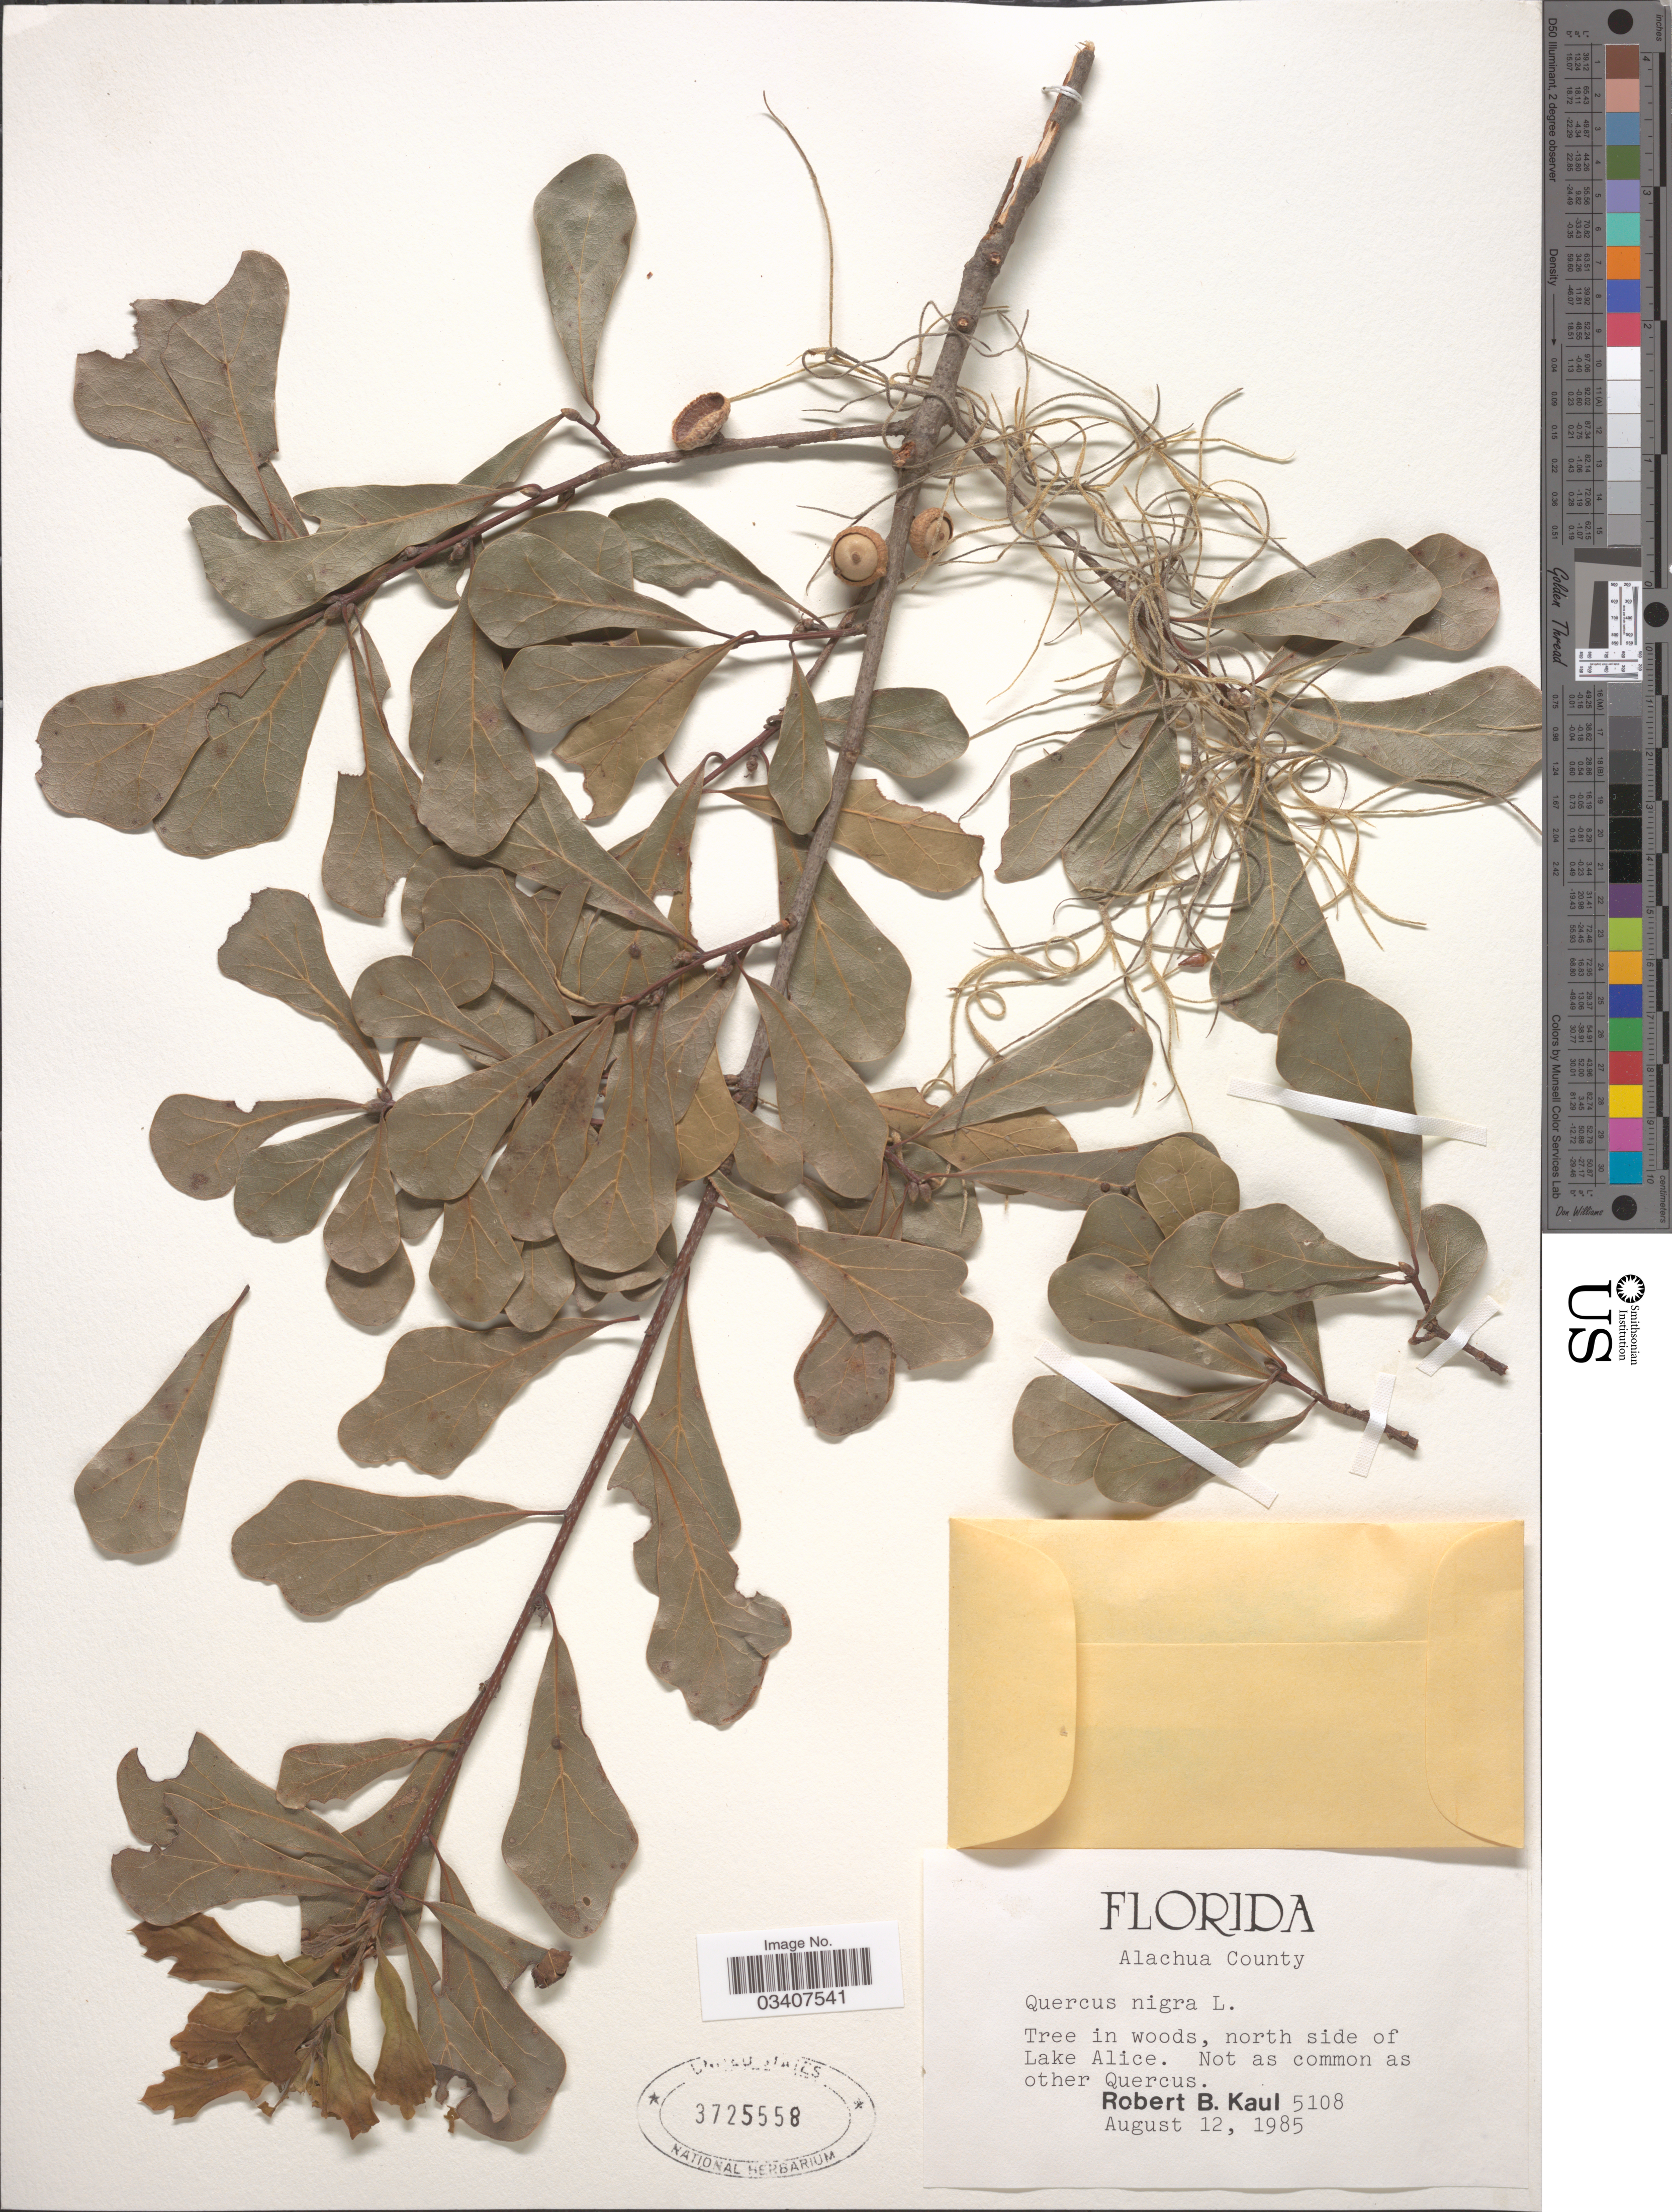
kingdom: Plantae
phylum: Tracheophyta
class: Magnoliopsida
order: Fagales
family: Fagaceae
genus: Quercus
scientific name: Quercus nigra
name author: L.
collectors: R. Kaul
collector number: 5108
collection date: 1985-08-12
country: United States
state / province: Florida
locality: Alachua County. Tree in woods, north side of Lake Alice.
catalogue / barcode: US 3725558